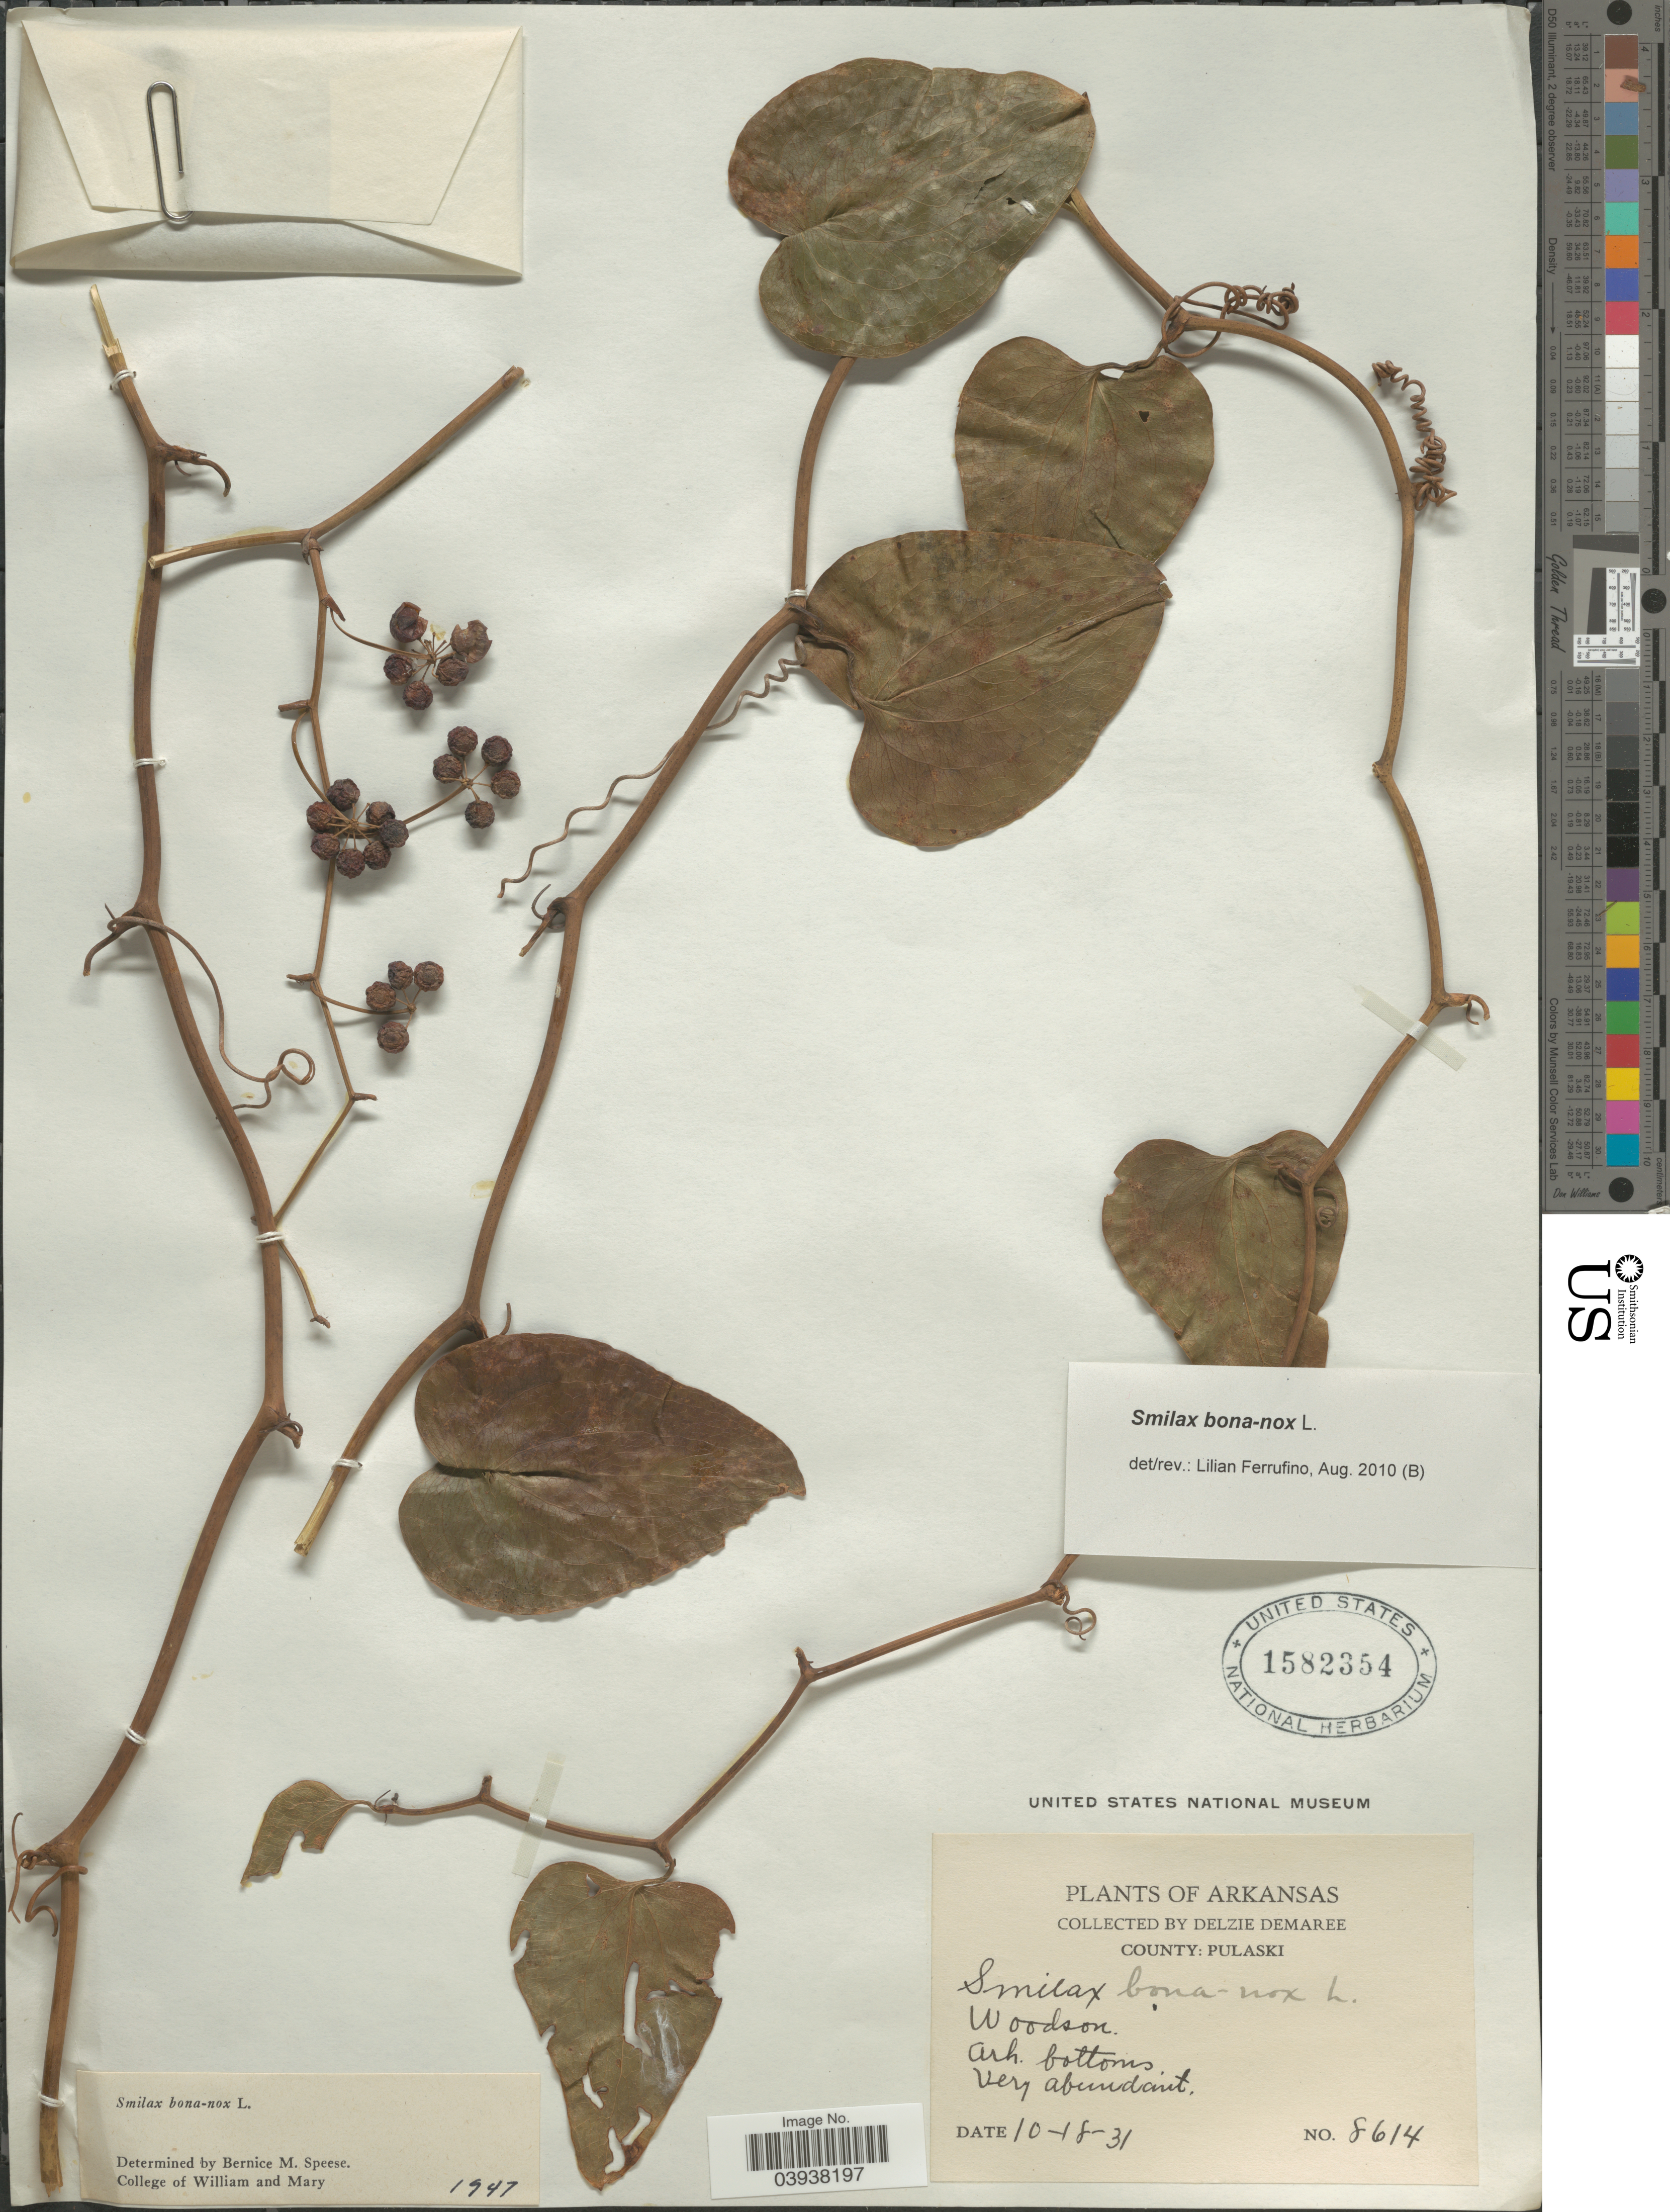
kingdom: Plantae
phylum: Tracheophyta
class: Liliopsida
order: Liliales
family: Smilacaceae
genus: Smilax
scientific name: Smilax bona-nox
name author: L.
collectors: D. Demaree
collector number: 8614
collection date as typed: Transcribed d/m/y: 18/10/31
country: United States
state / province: Arkansas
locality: County: Pulaski. Woodson. Ark. bottoms.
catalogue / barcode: US 1582354